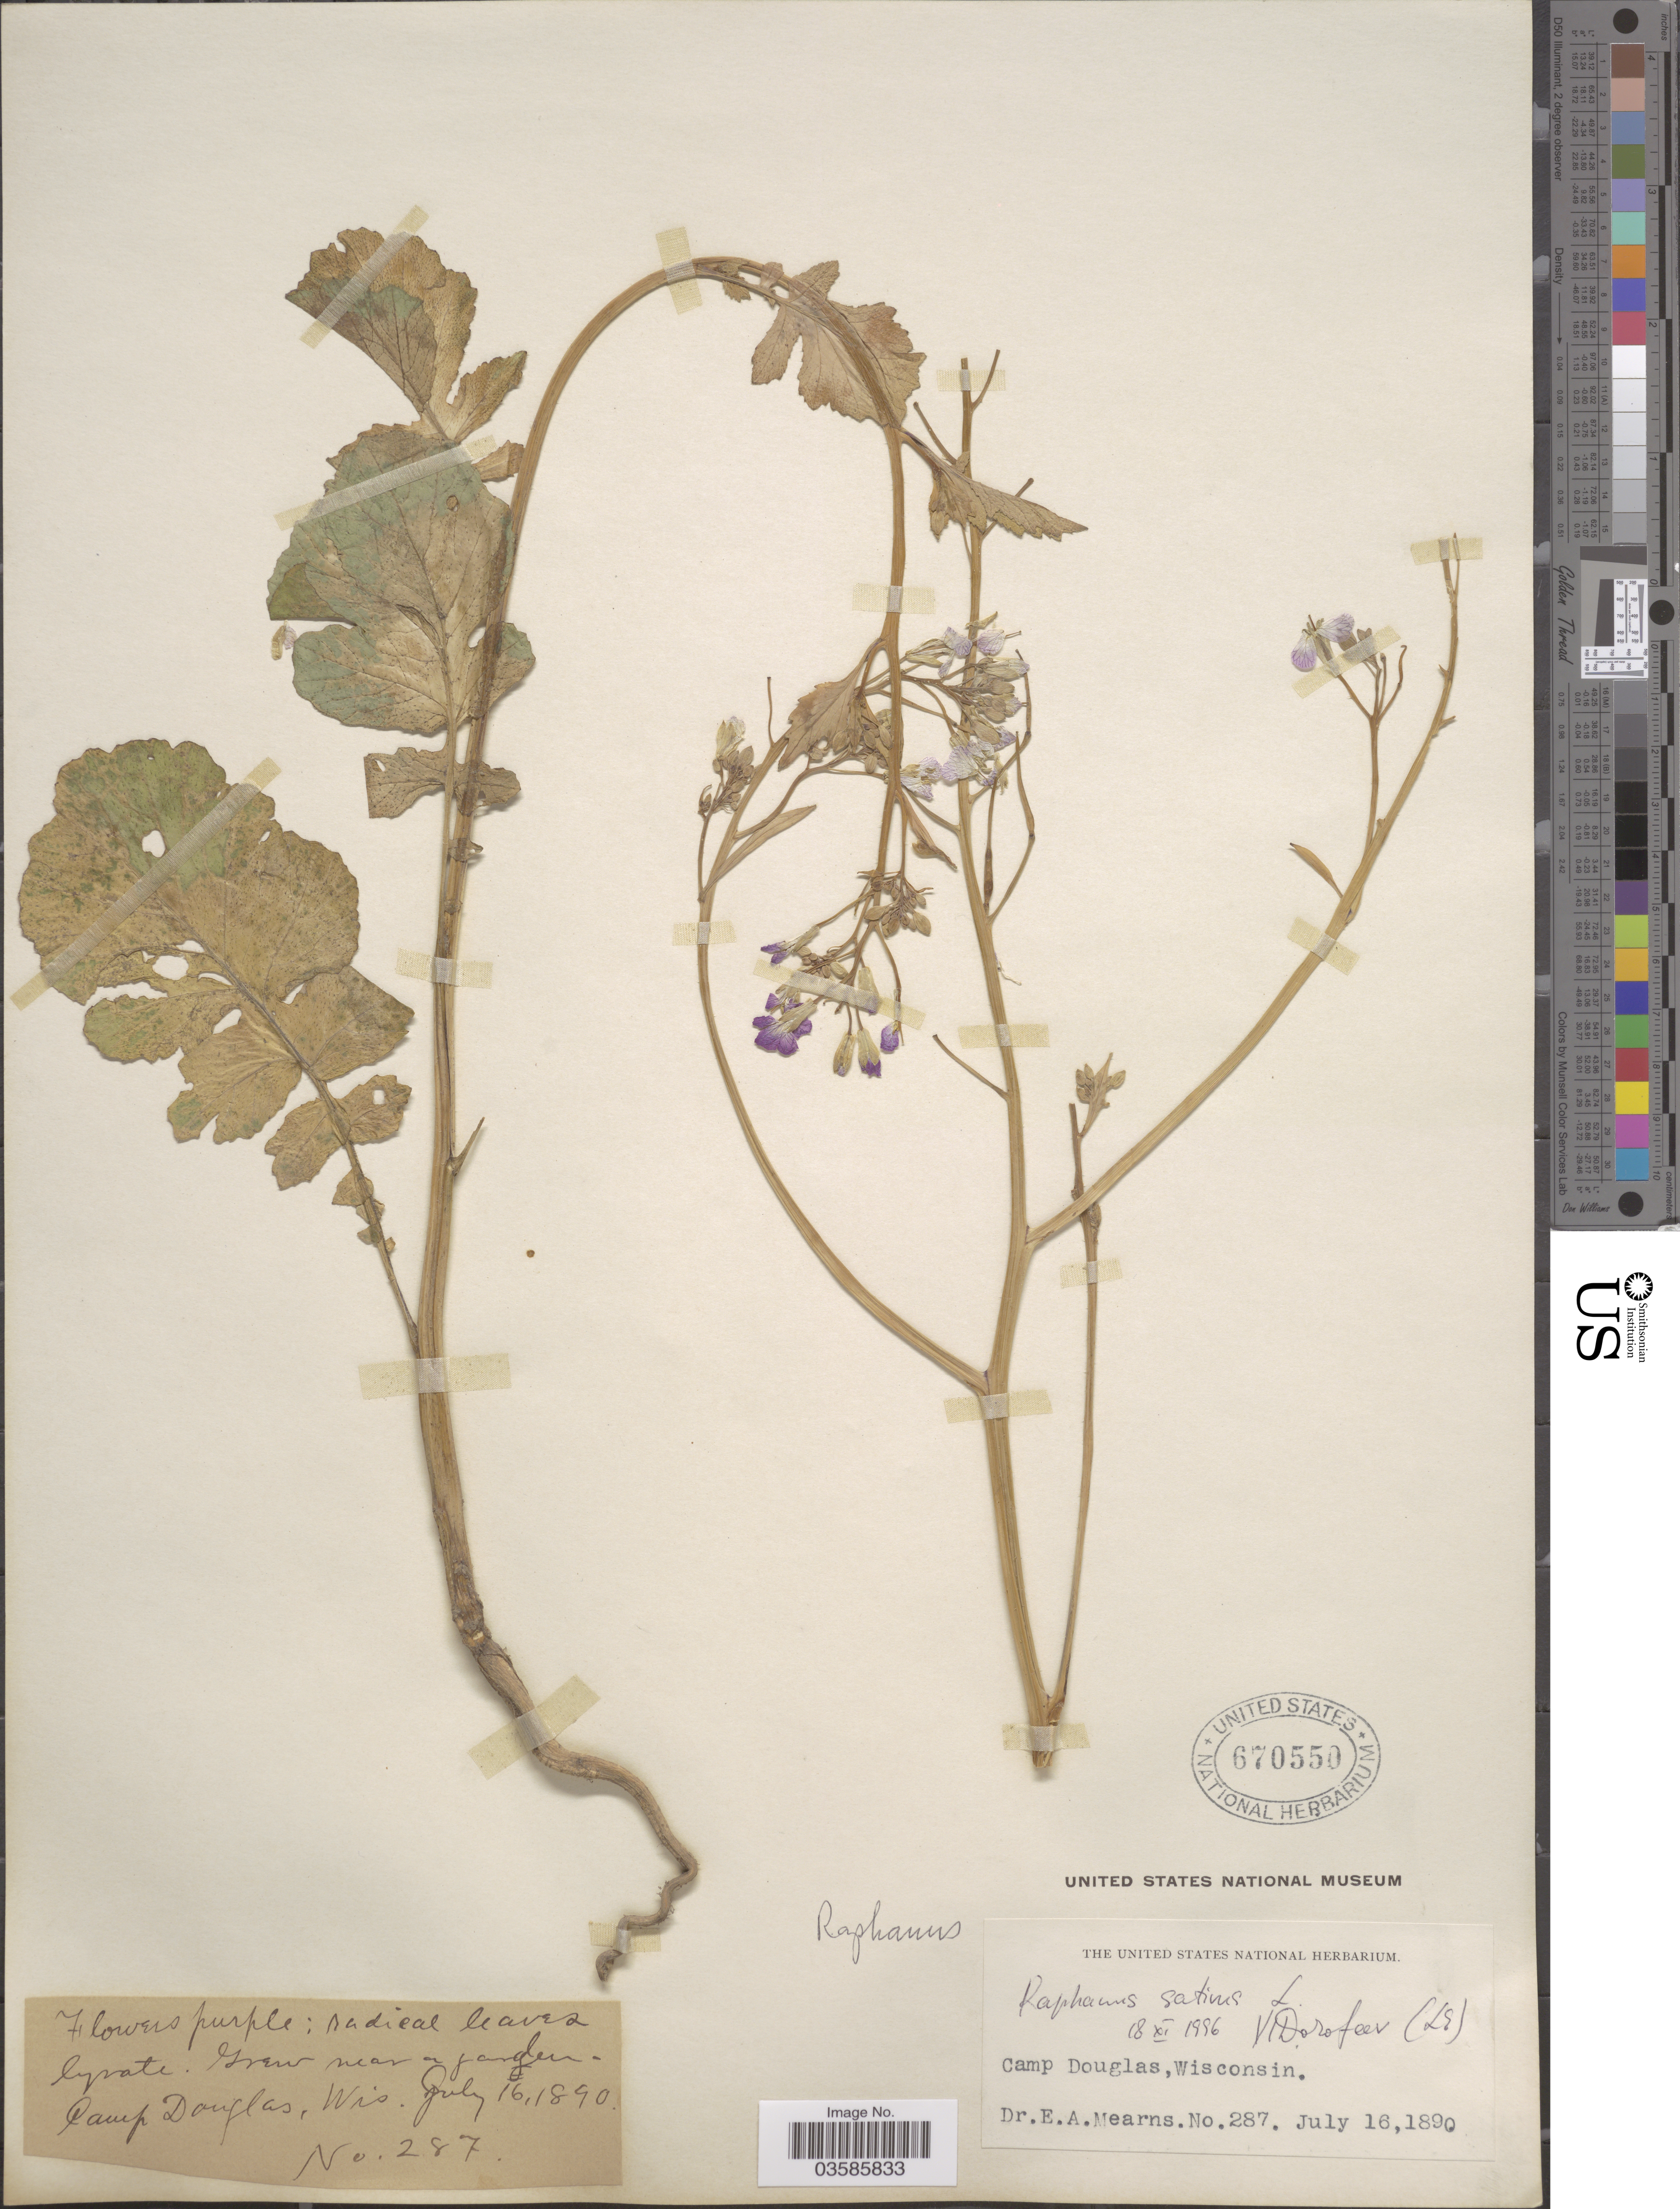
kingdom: Plantae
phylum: Tracheophyta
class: Magnoliopsida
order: Brassicales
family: Brassicaceae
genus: Raphanus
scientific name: Raphanus sativus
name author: L.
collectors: E. A. Mearns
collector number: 287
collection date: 1890-07-16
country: United States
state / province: Wisconsin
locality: Camp Douglas.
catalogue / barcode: US 670550